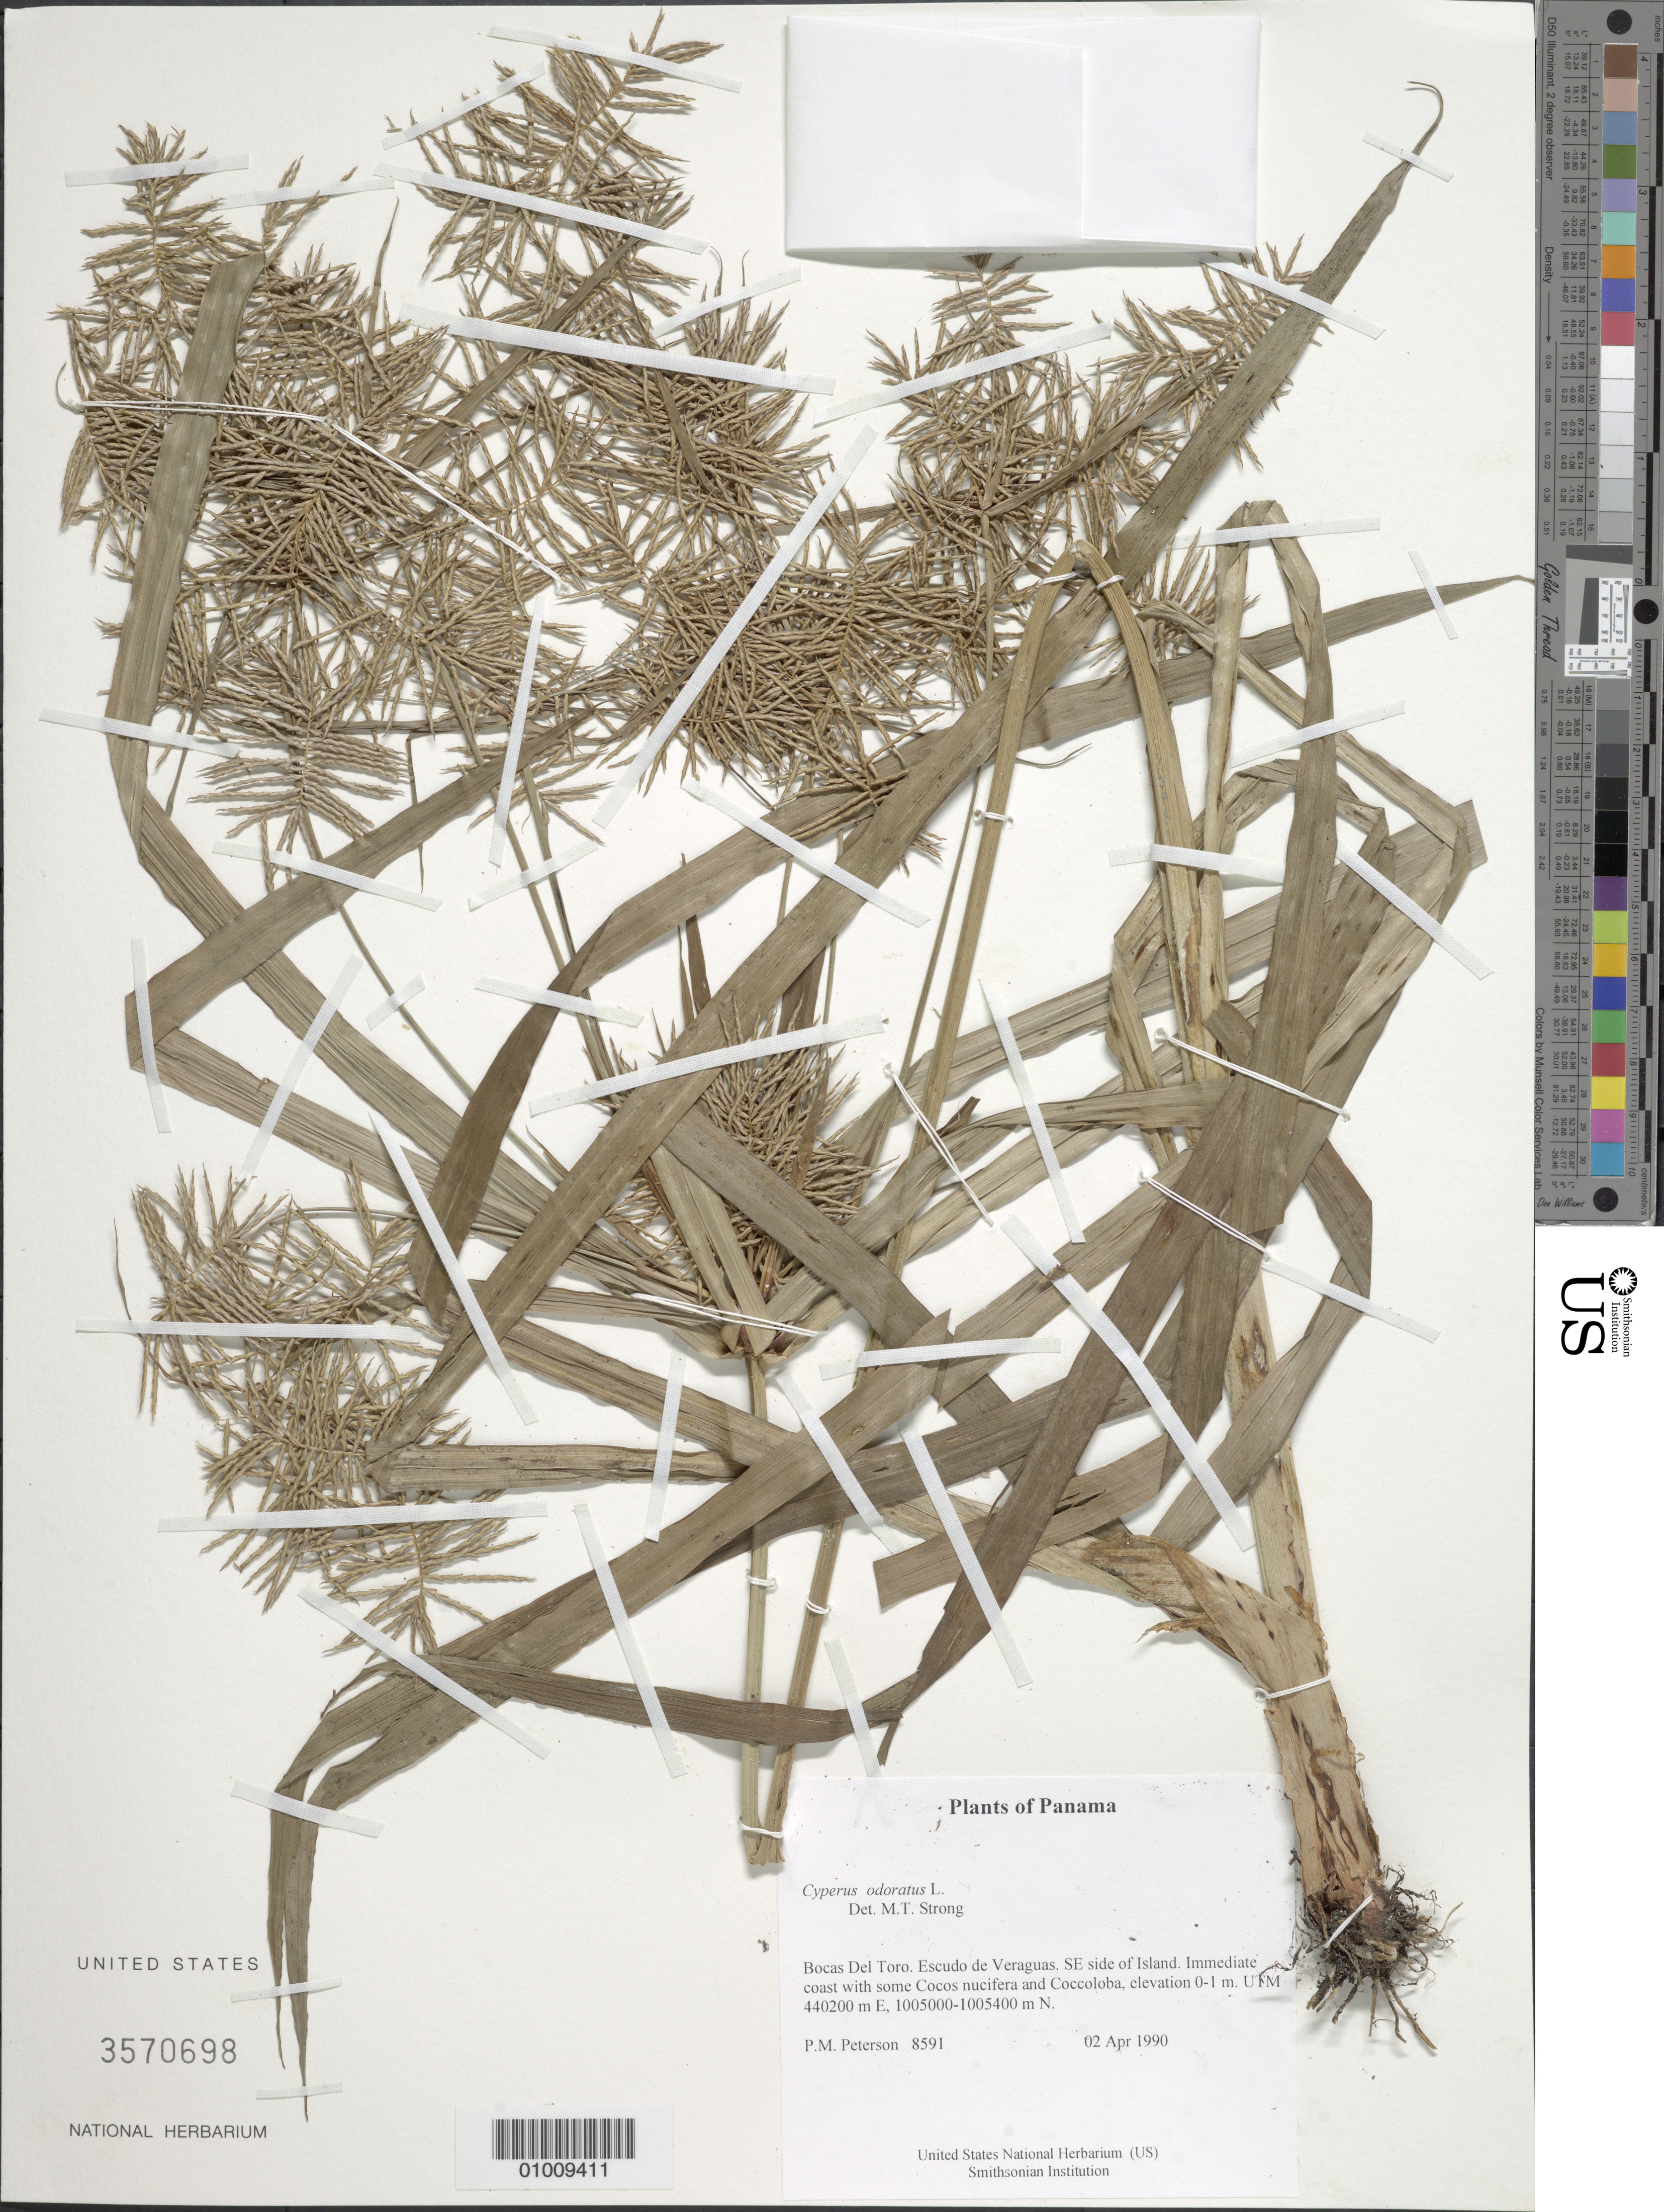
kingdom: Plantae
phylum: Tracheophyta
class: Liliopsida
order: Poales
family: Cyperaceae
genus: Cyperus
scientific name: Cyperus odoratus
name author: L.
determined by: Strong, M. T., (US), Smithsonian Institution - National Museum of Natural History (UNITED STATES)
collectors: P. M. Peterson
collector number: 08591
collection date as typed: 02 Apr 1990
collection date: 1990-04-02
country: Panama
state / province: Bocas del Toro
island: Escudo de Veraguas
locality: SE side of Island.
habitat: Immediate coast with some Cocos nucifera and Coccoloba, elevation 0-1 m. UTM 440200 m E, 1005000-1005400 m N.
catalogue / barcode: US 3570698